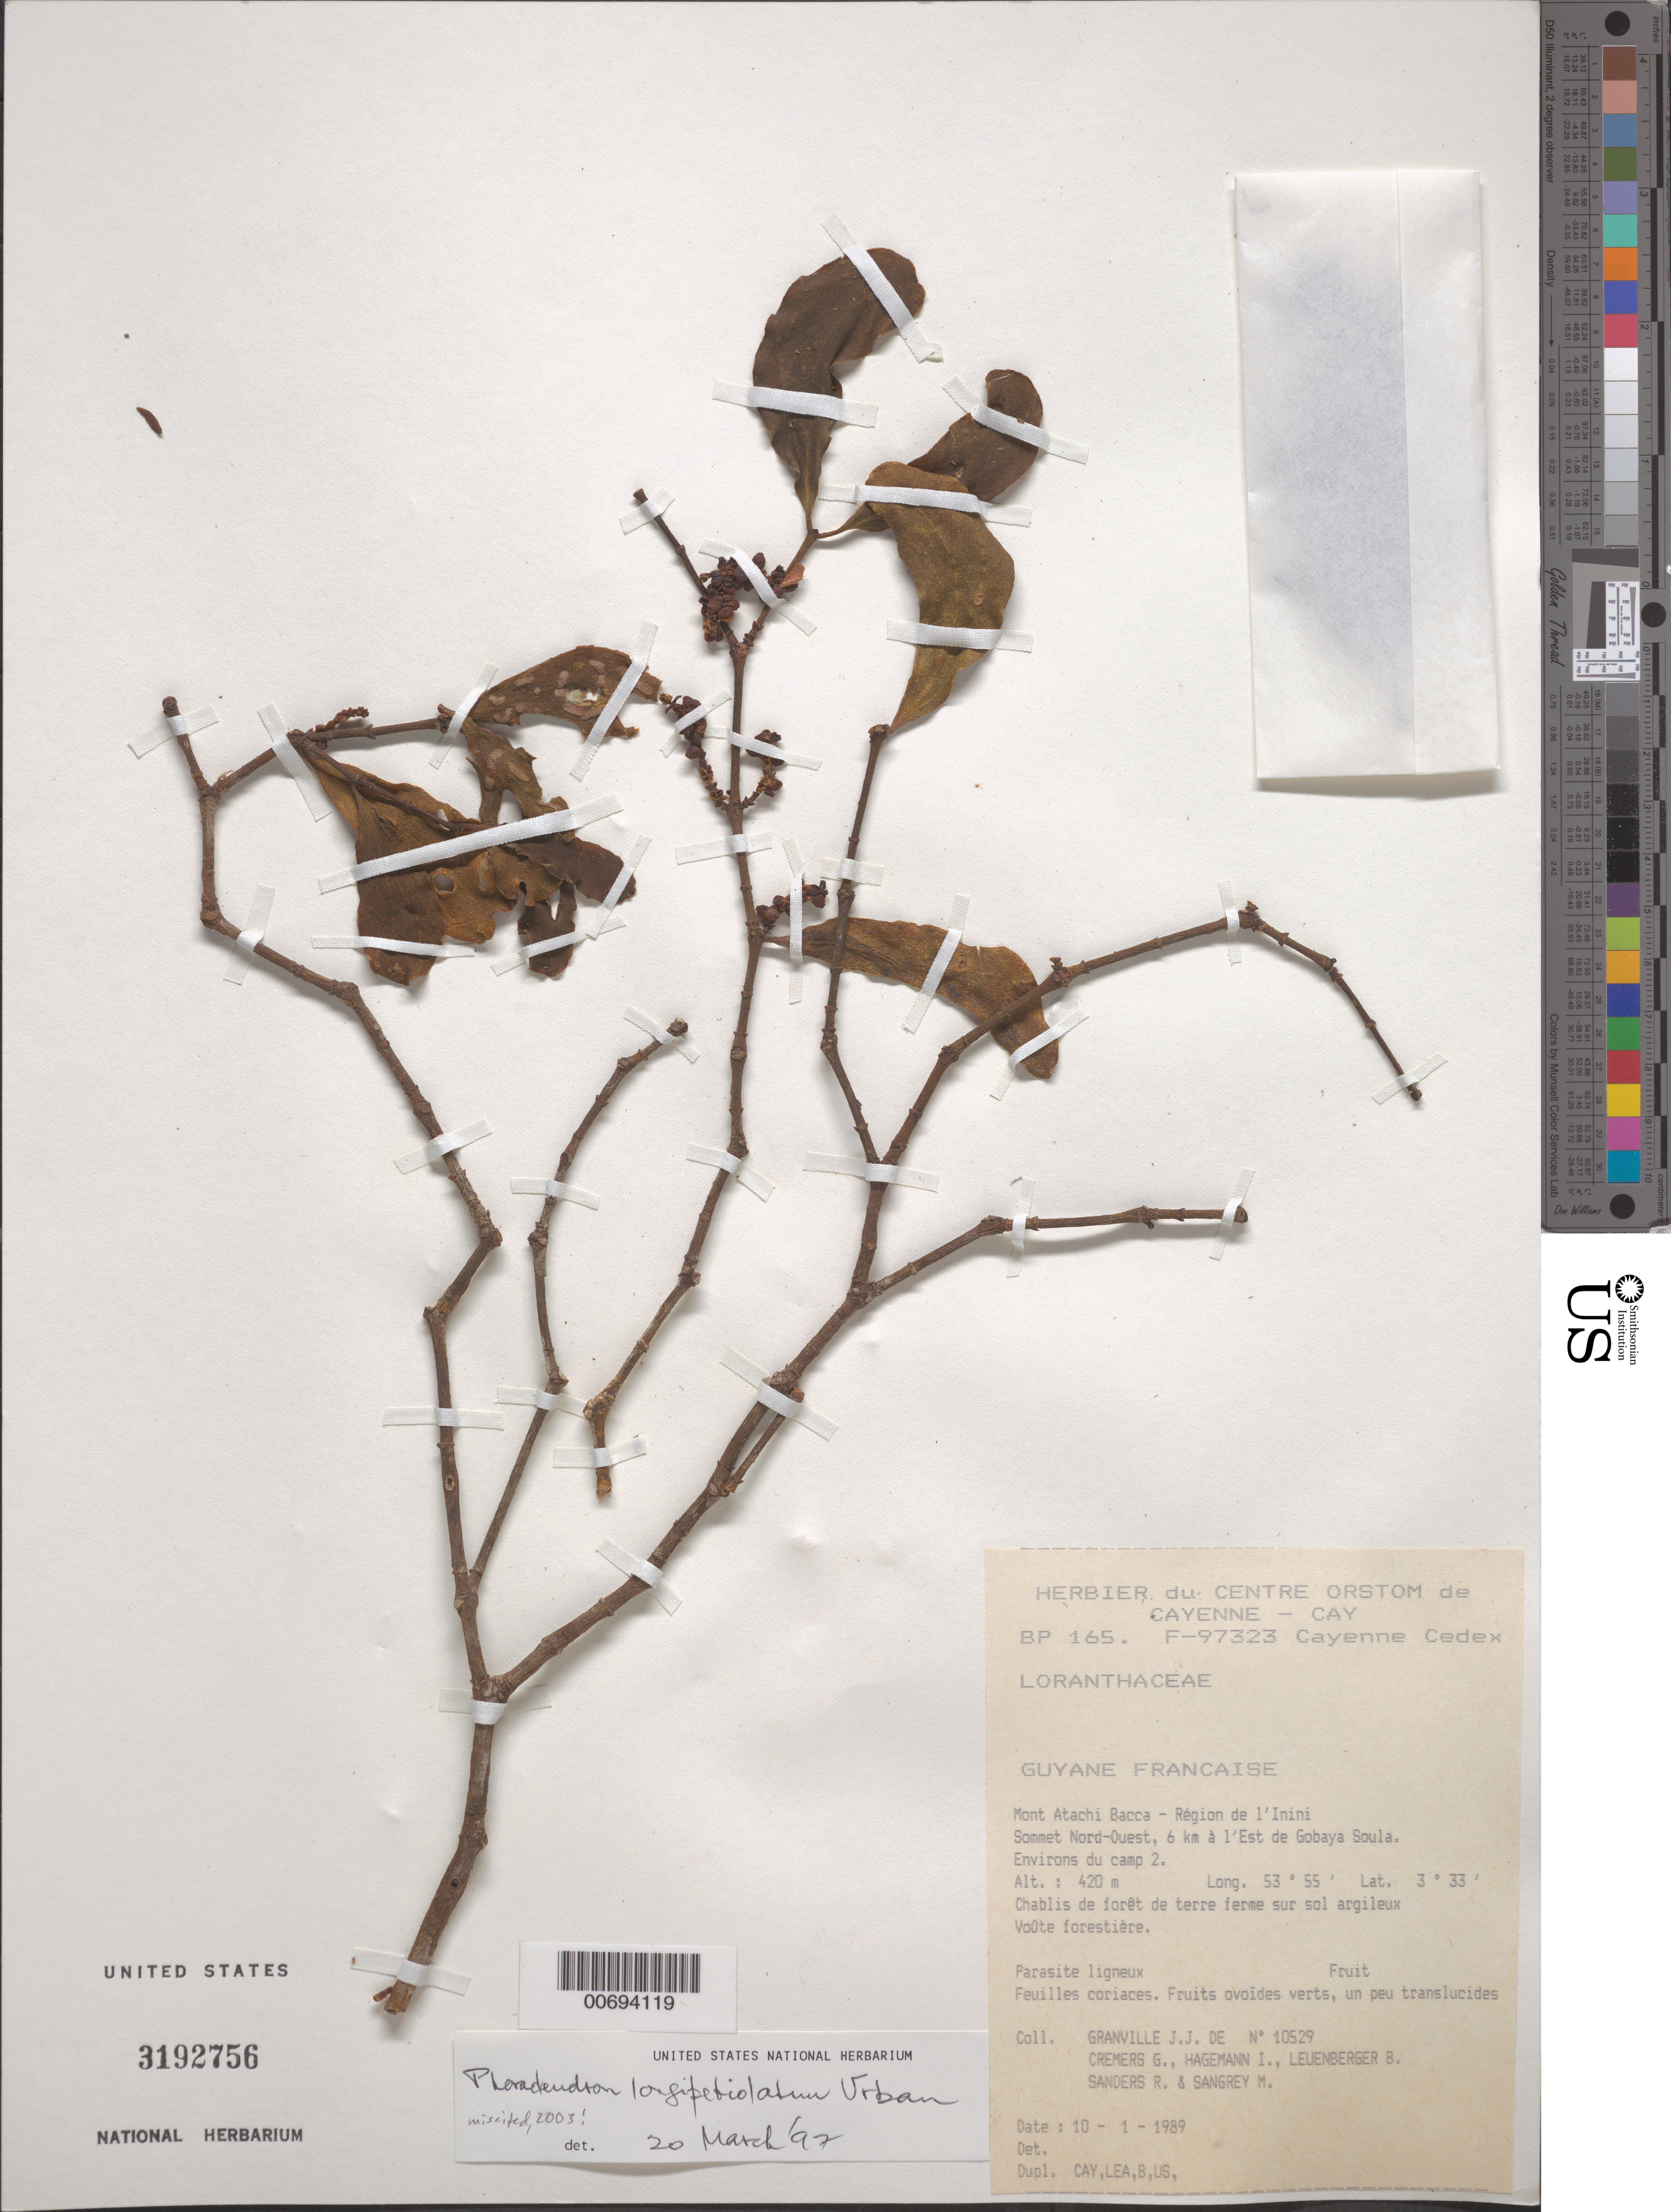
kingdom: Plantae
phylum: Tracheophyta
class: Magnoliopsida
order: Santalales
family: Viscaceae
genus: Phoradendron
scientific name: Phoradendron pulleanum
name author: K. Krause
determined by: Kuijt, Job, (CANADA)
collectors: J.-J. de Granville, G. Cremers, J. Hagemann, B. E. Leuenberger & M. S. Sangrey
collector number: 10529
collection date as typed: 10-Jan-89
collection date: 1989-01-10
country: French Guiana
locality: Mont Atachi Bacca, région de l'Inini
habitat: Voute forestiere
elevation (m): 420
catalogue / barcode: US 3192756